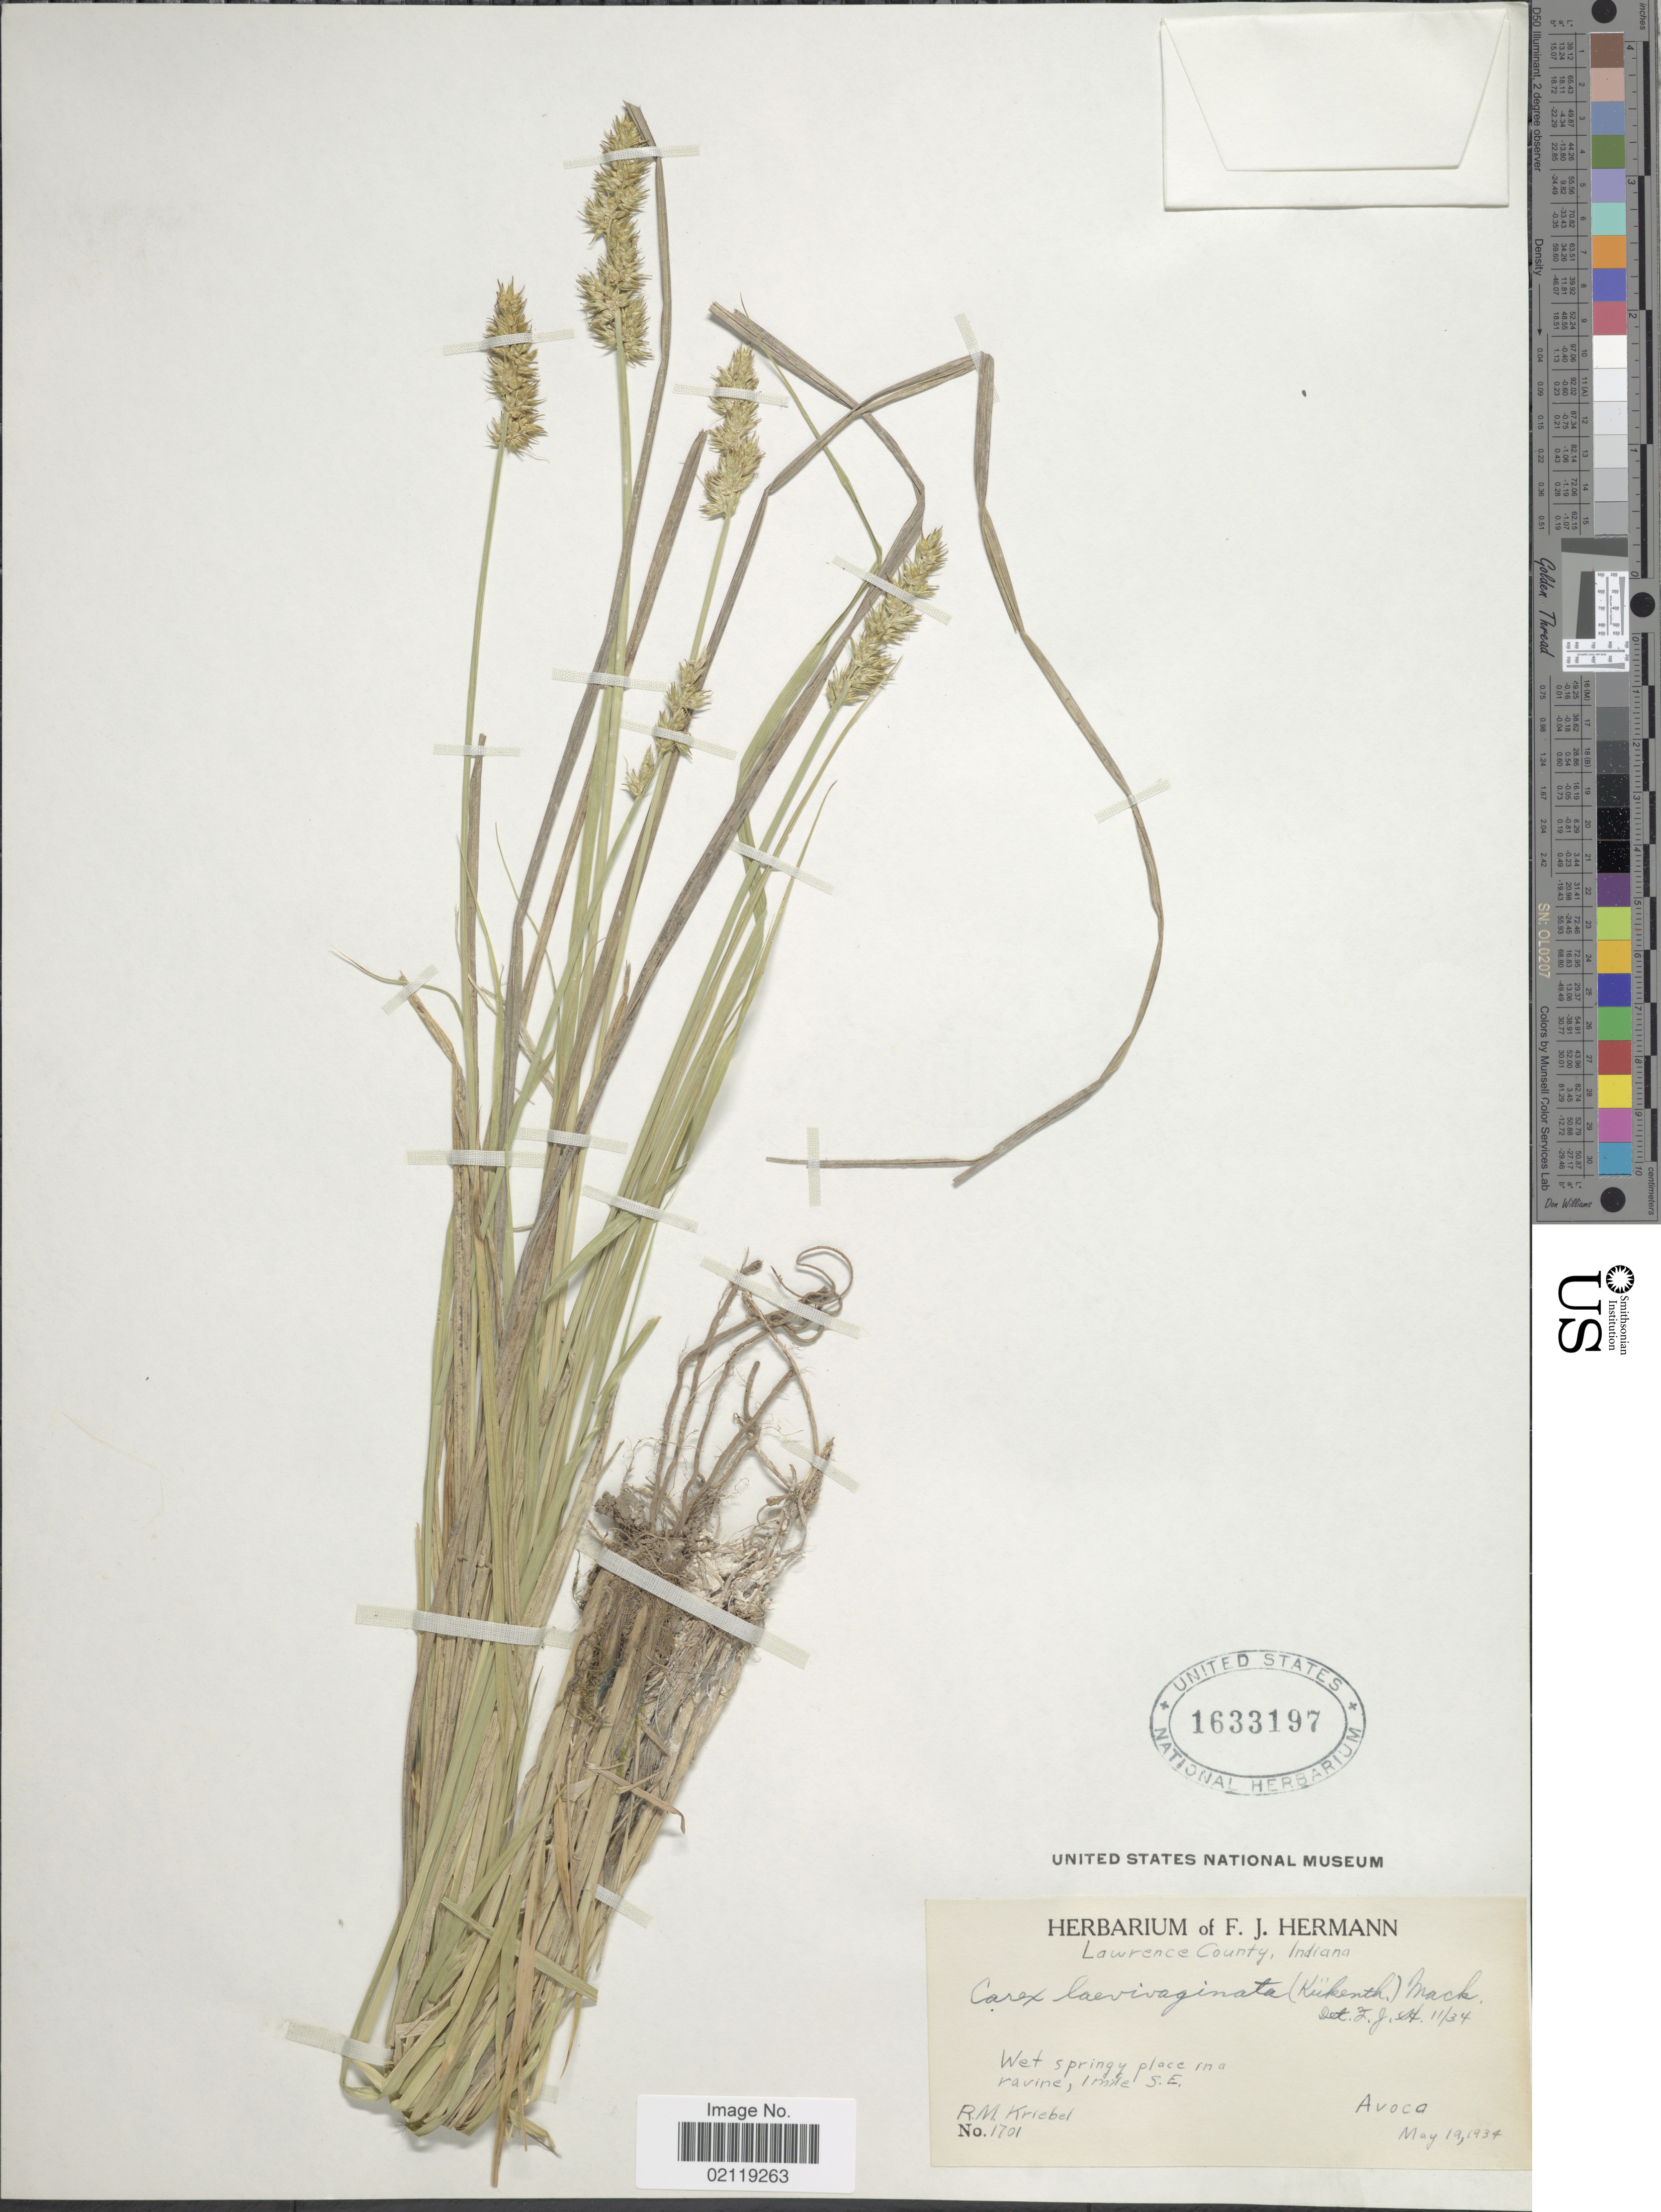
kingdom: Plantae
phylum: Tracheophyta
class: Liliopsida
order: Poales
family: Cyperaceae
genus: Carex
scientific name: Carex laevivaginata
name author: (Kük.) Mack.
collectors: R. M. Kriebel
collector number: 1701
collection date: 1934-05-19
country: United States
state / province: Indiana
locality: Lawrence County. Wet springy place in a ravine, 1 mile S.E. Avoca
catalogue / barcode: US 1633197